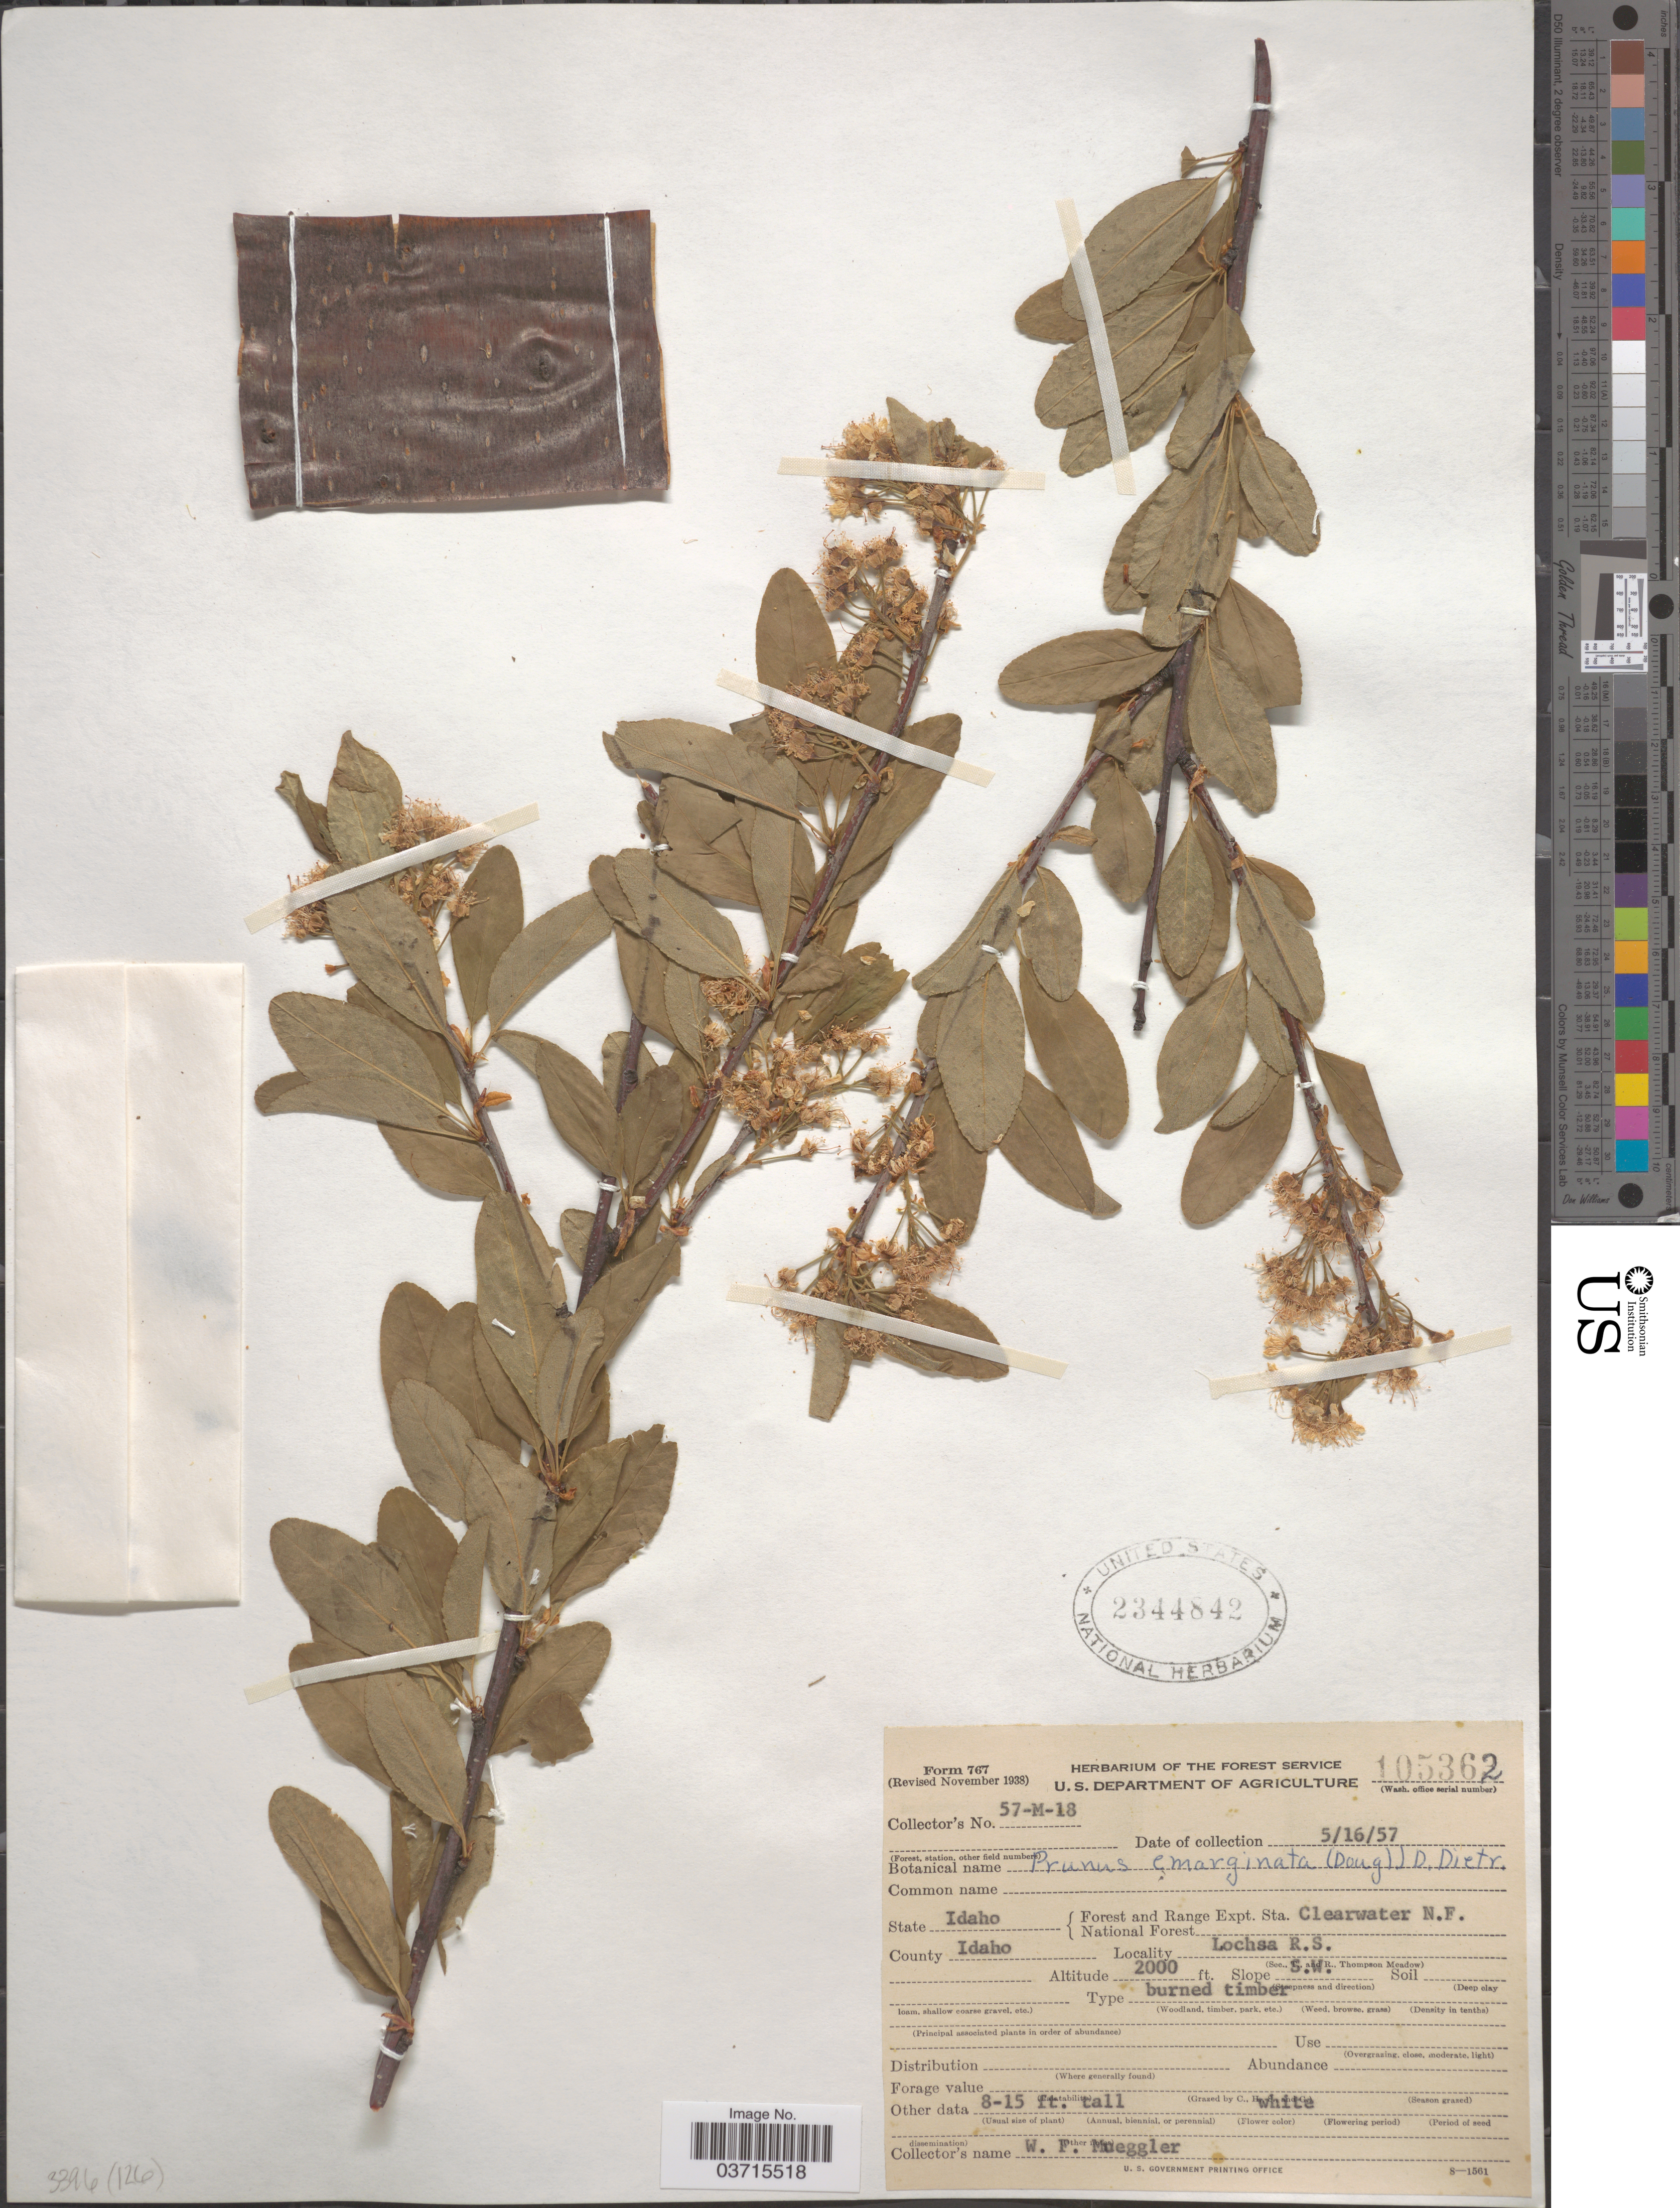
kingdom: Plantae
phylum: Tracheophyta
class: Magnoliopsida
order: Rosales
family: Rosaceae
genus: Prunus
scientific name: Prunus emarginata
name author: (Douglas ex Hook.) Eaton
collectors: W. Mueggler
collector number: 57-M-18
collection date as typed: Transcribed d/m/y: 16/5/57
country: United States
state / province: Idaho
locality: Forest and Range Expt. Sta. National Forest Clearwater N.F. County Idaho. Lochsa R. S. Slope S.W.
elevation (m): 610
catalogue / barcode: US 2344842